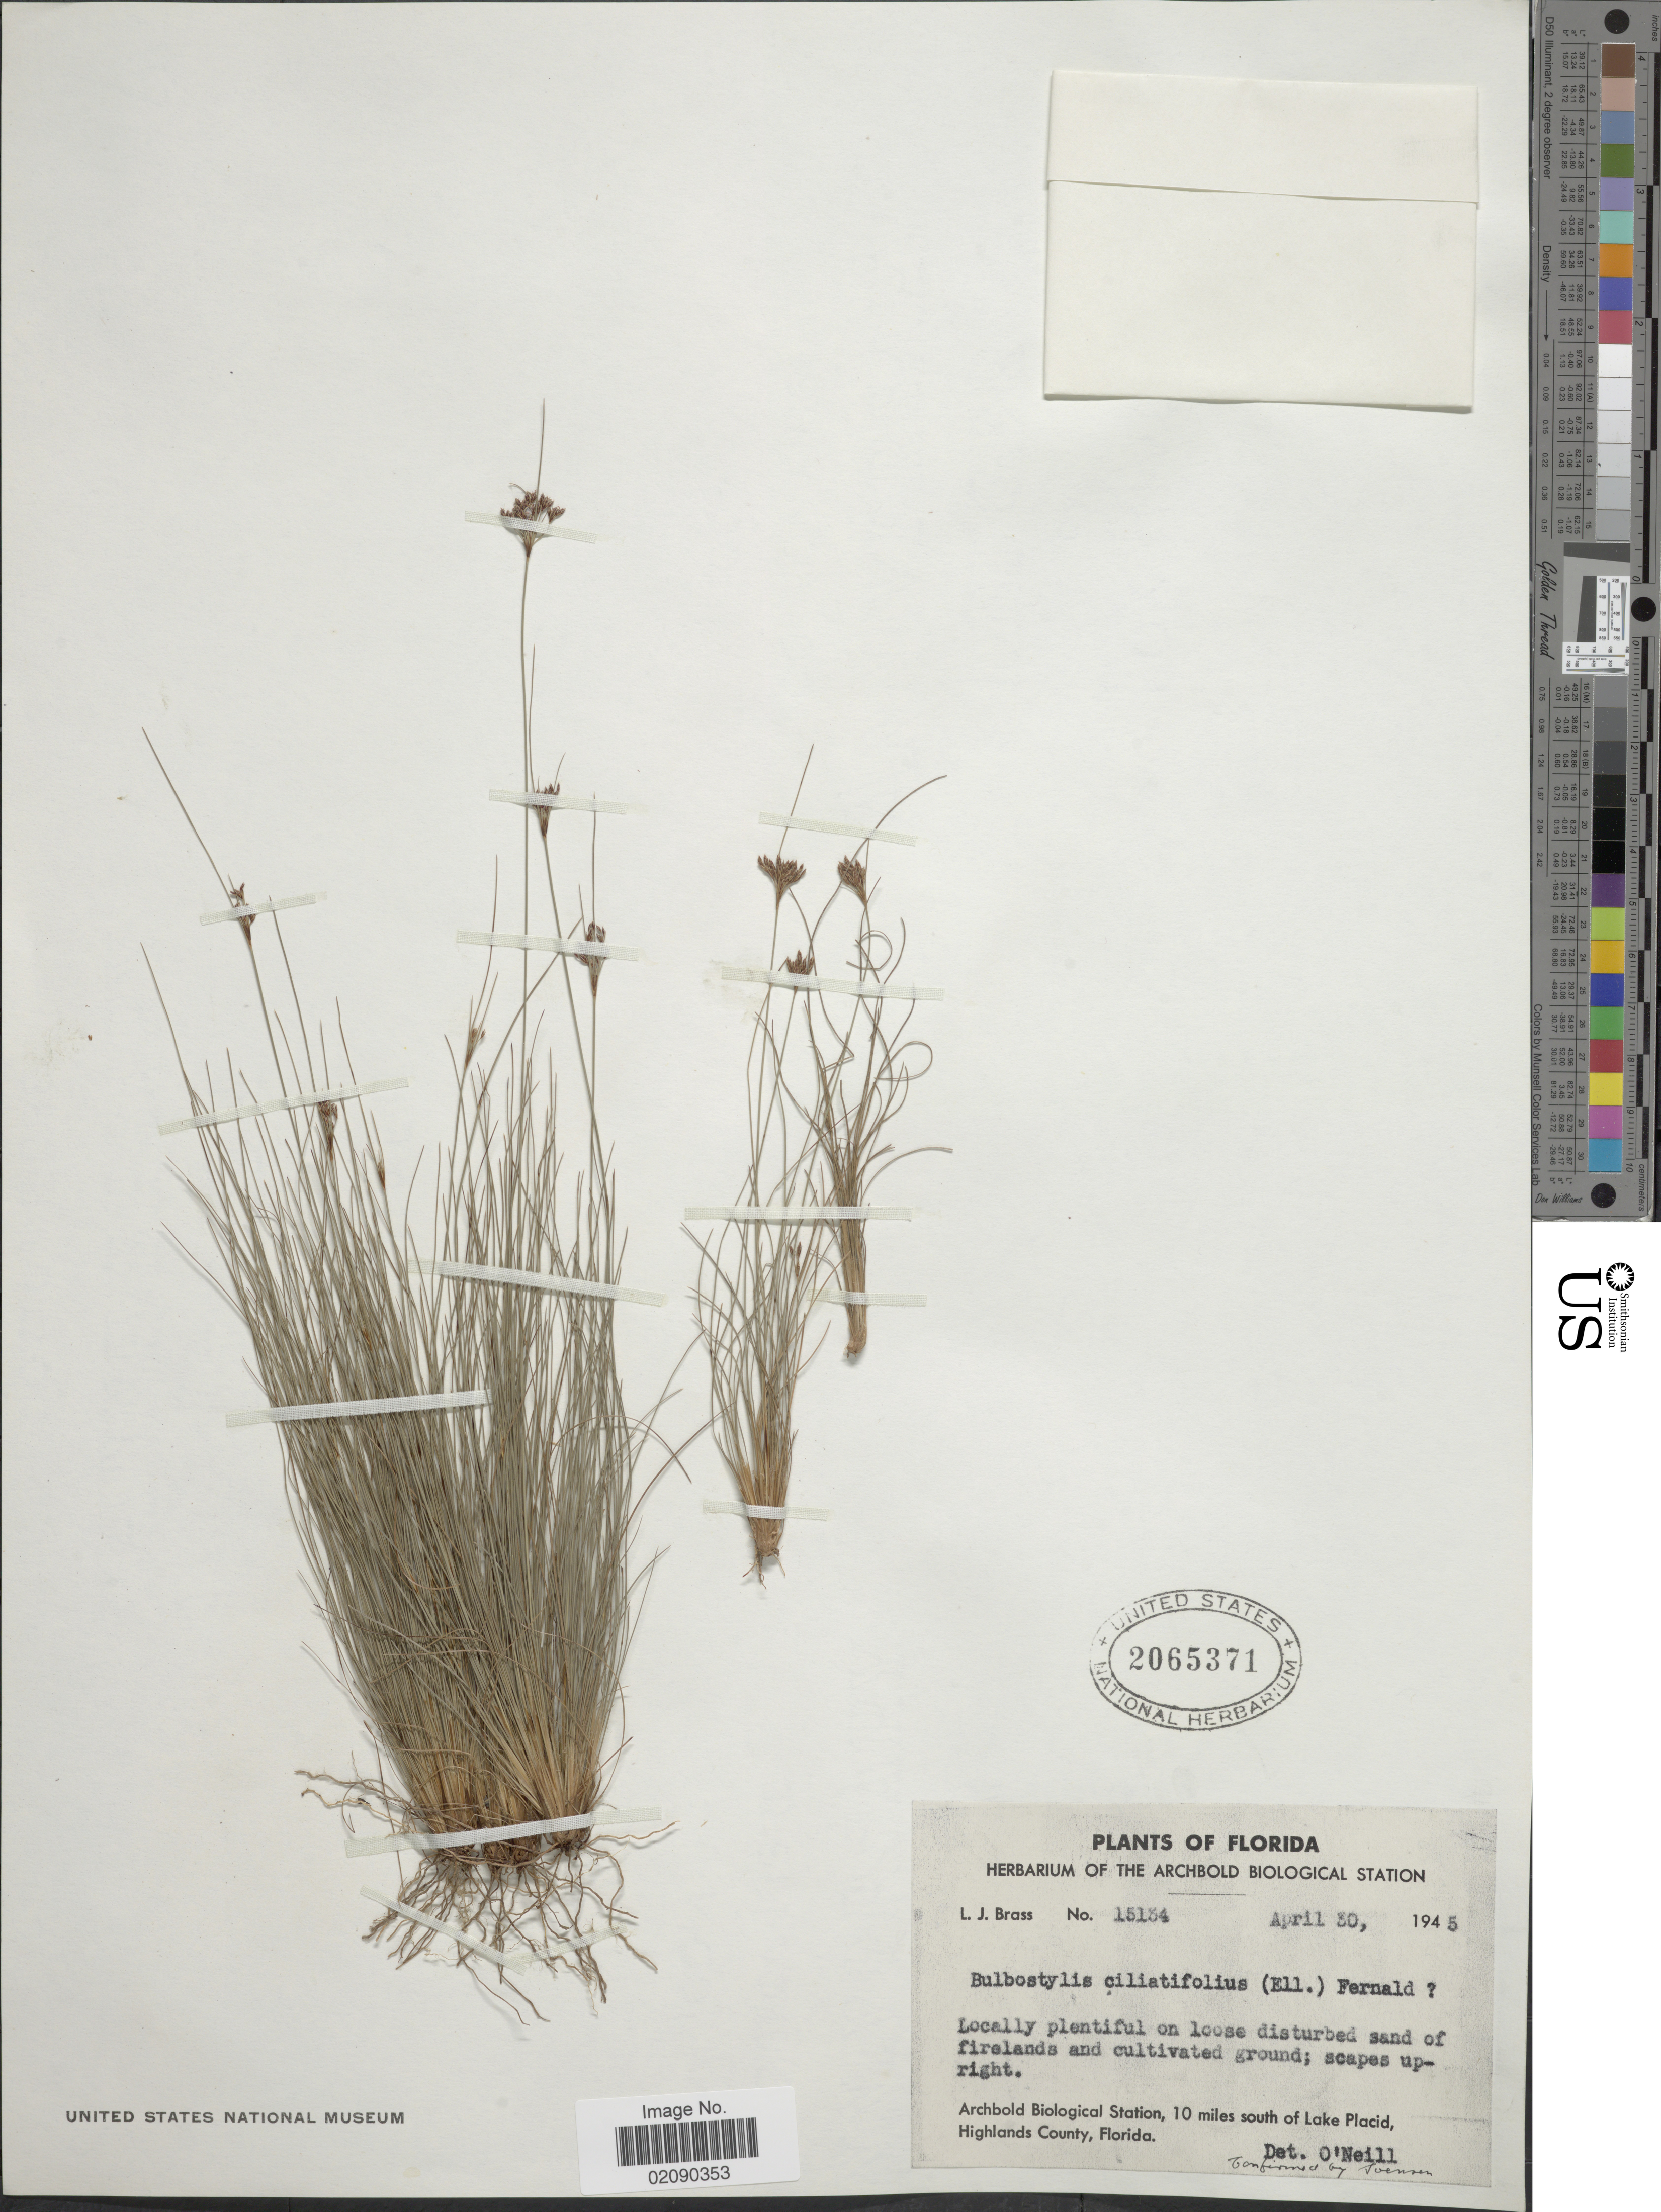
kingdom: Plantae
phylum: Tracheophyta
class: Liliopsida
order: Poales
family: Cyperaceae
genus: Bulbostylis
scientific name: Bulbostylis ciliatifolia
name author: (Elliott) Fernald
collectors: L. J. Brass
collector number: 15134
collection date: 1945-04-30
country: United States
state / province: Florida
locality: Archbold Biological Station, 10 miles south of Lake Placid, Highlands County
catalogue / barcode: US 2065371